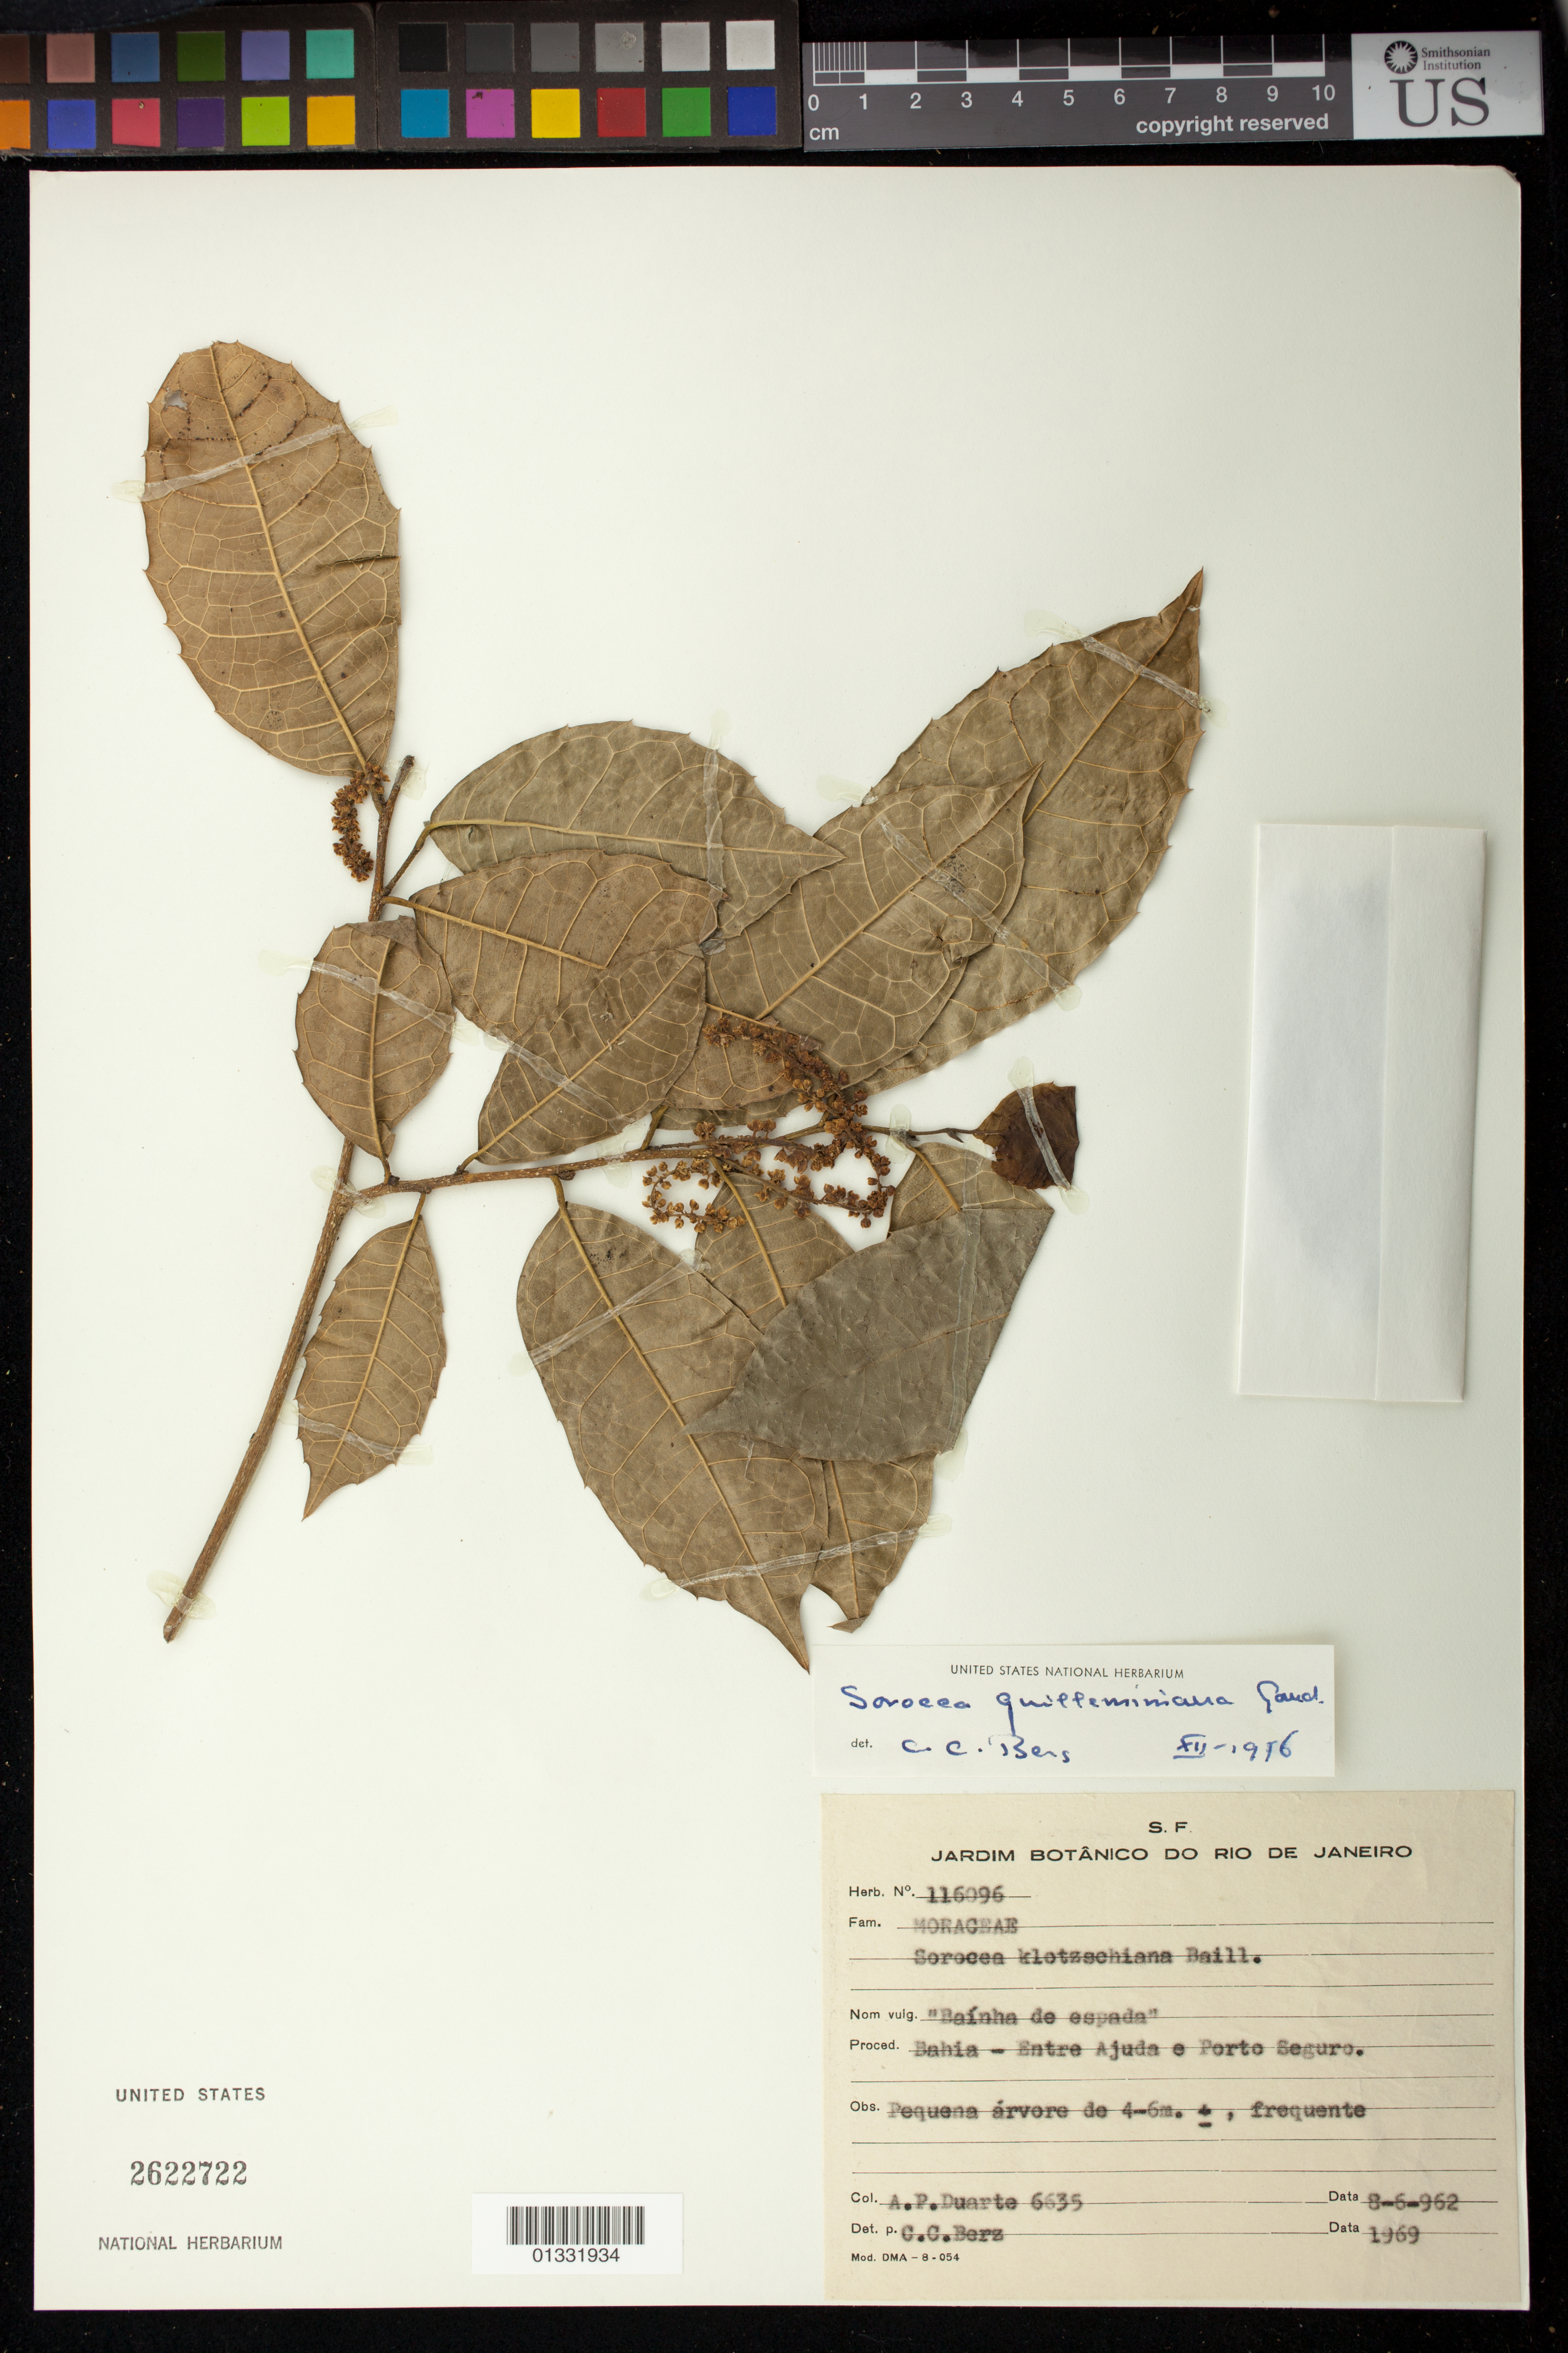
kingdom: Plantae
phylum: Tracheophyta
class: Magnoliopsida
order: Rosales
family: Moraceae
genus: Sorocea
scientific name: Sorocea guilleminiana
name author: Gaudich.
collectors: A. P. Duarte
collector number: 6635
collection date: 1962-06-08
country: Brazil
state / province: Bahia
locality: Entre Ajuda e Porto Seguro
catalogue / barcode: US 2622722